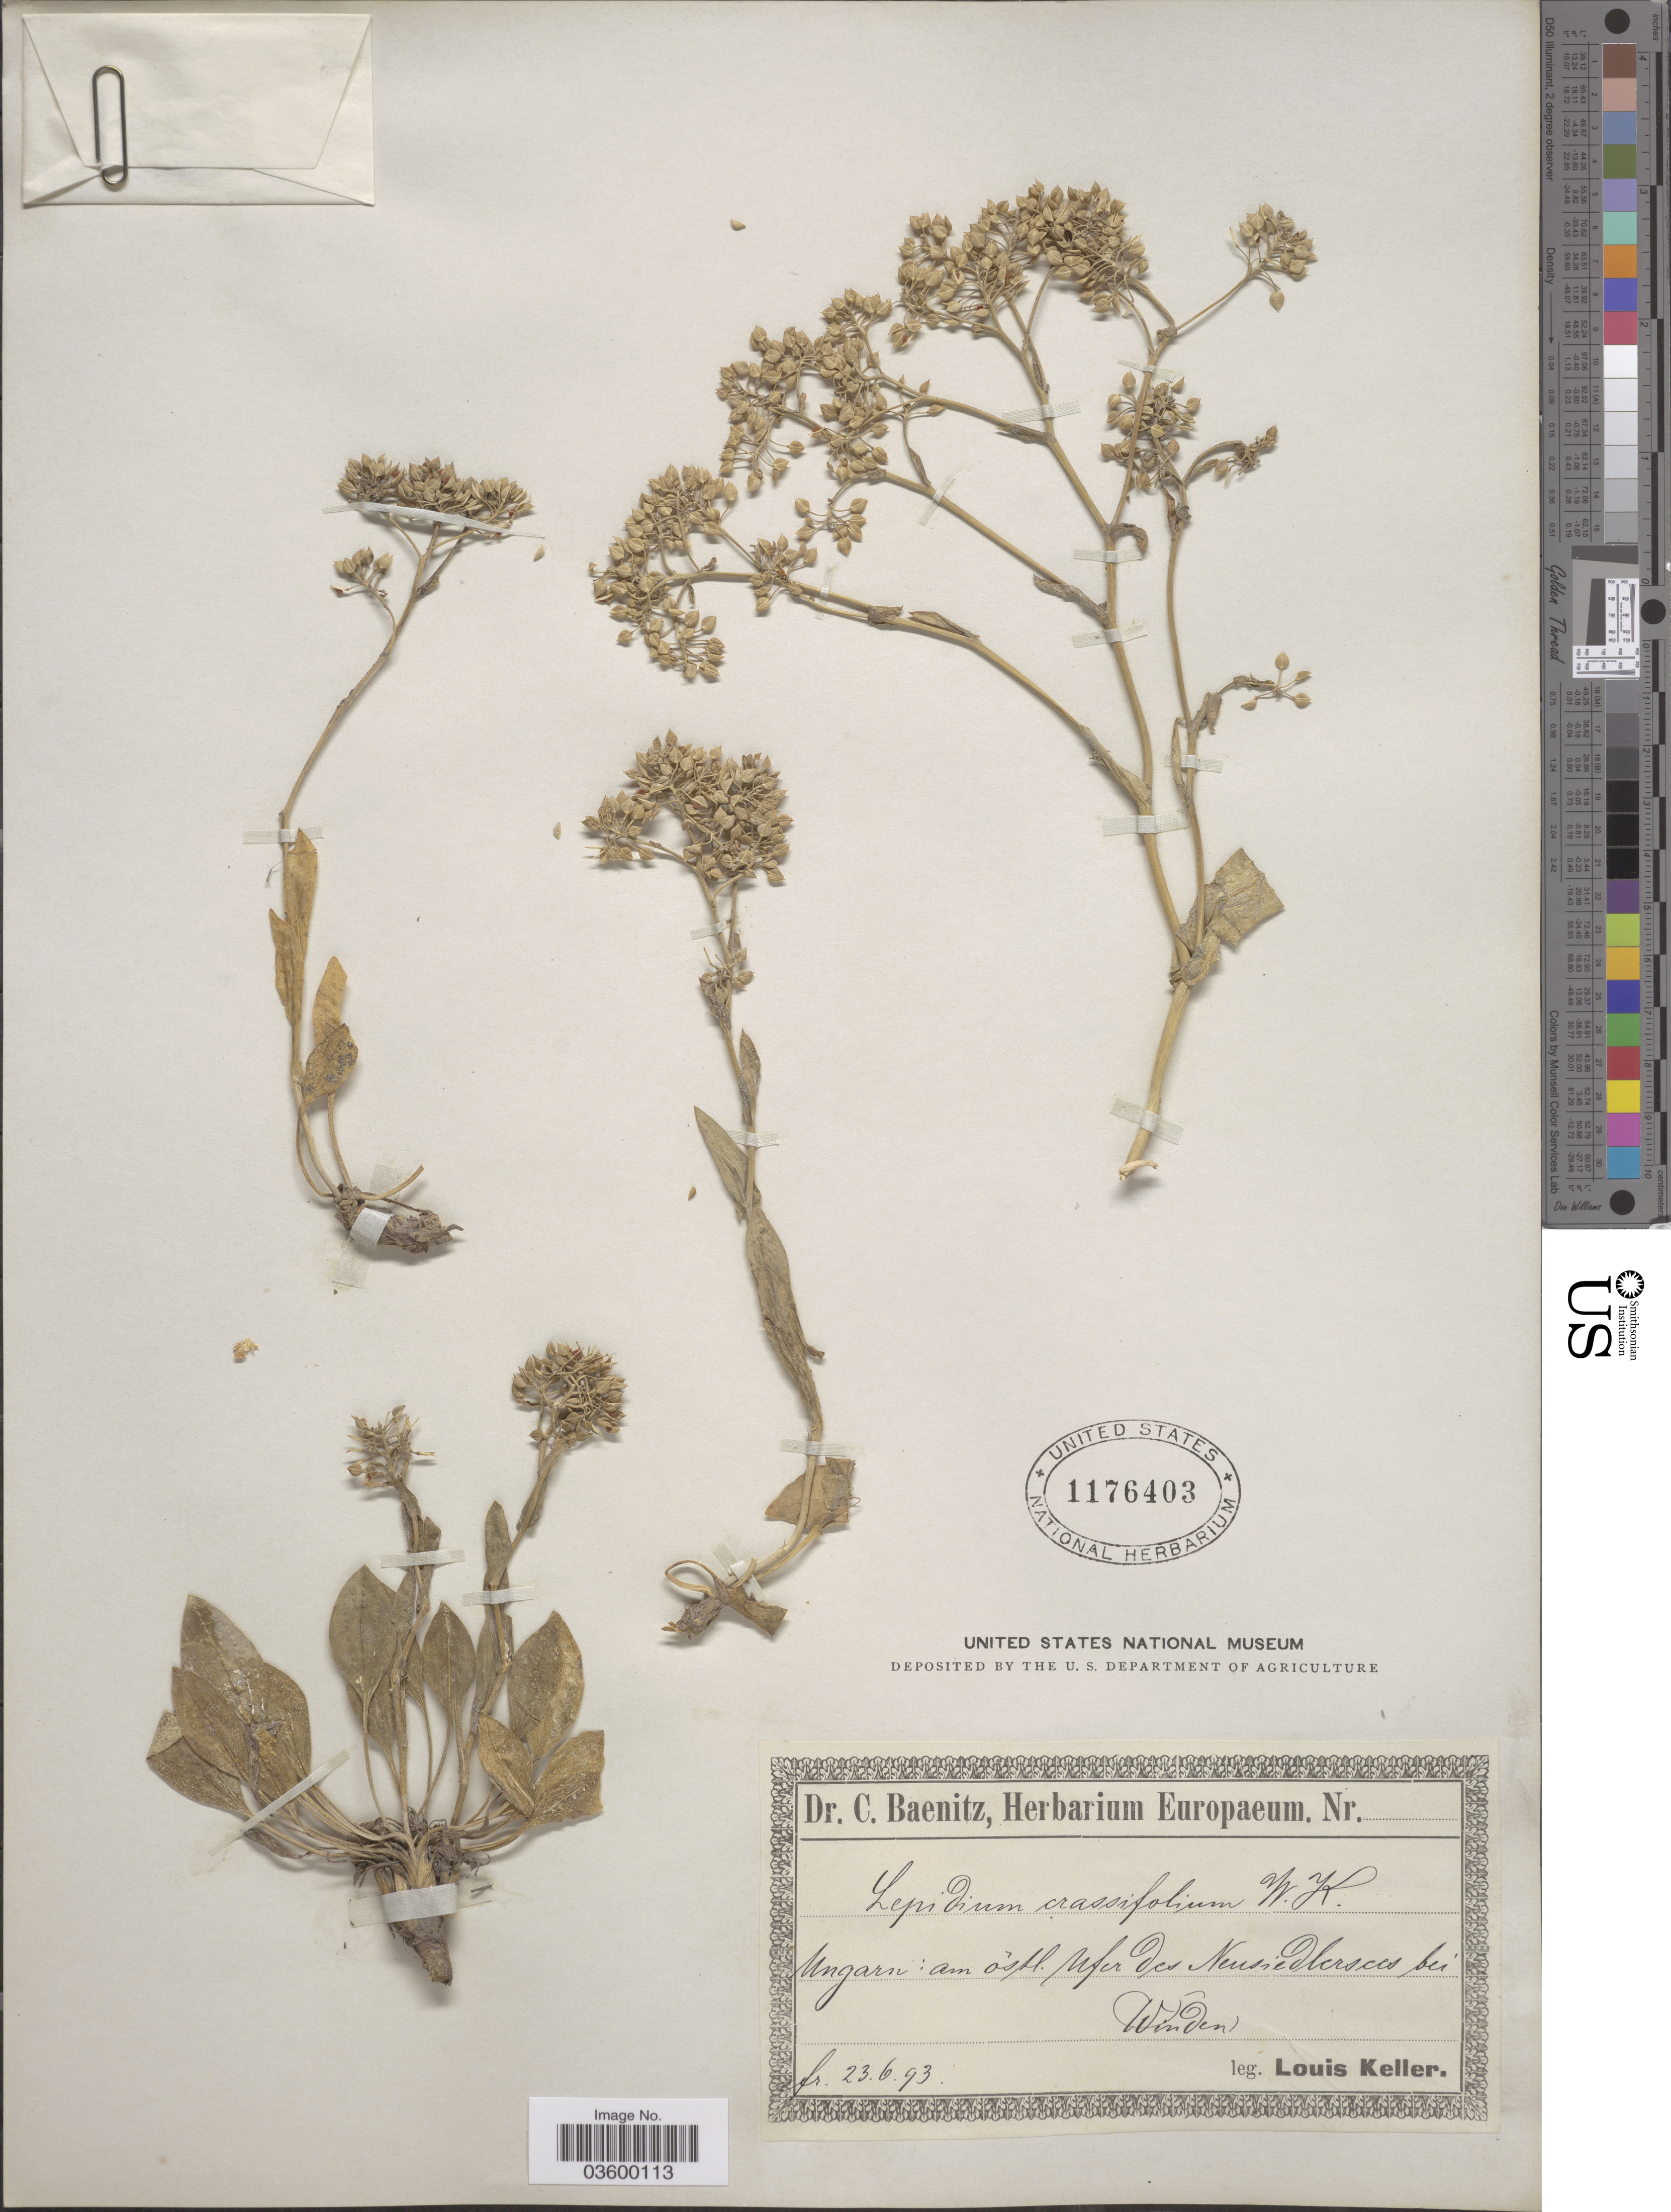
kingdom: Plantae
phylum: Tracheophyta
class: Magnoliopsida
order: Brassicales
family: Brassicaceae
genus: Lepidium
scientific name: Lepidium crassifolium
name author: Waldst. & Kit.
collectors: L. Keller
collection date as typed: Transcribed d/m/y: 23/6/93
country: Hungary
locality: Ungarn: am östl. Ufer des Neusiedlersees bei Winden.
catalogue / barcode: US 1176403